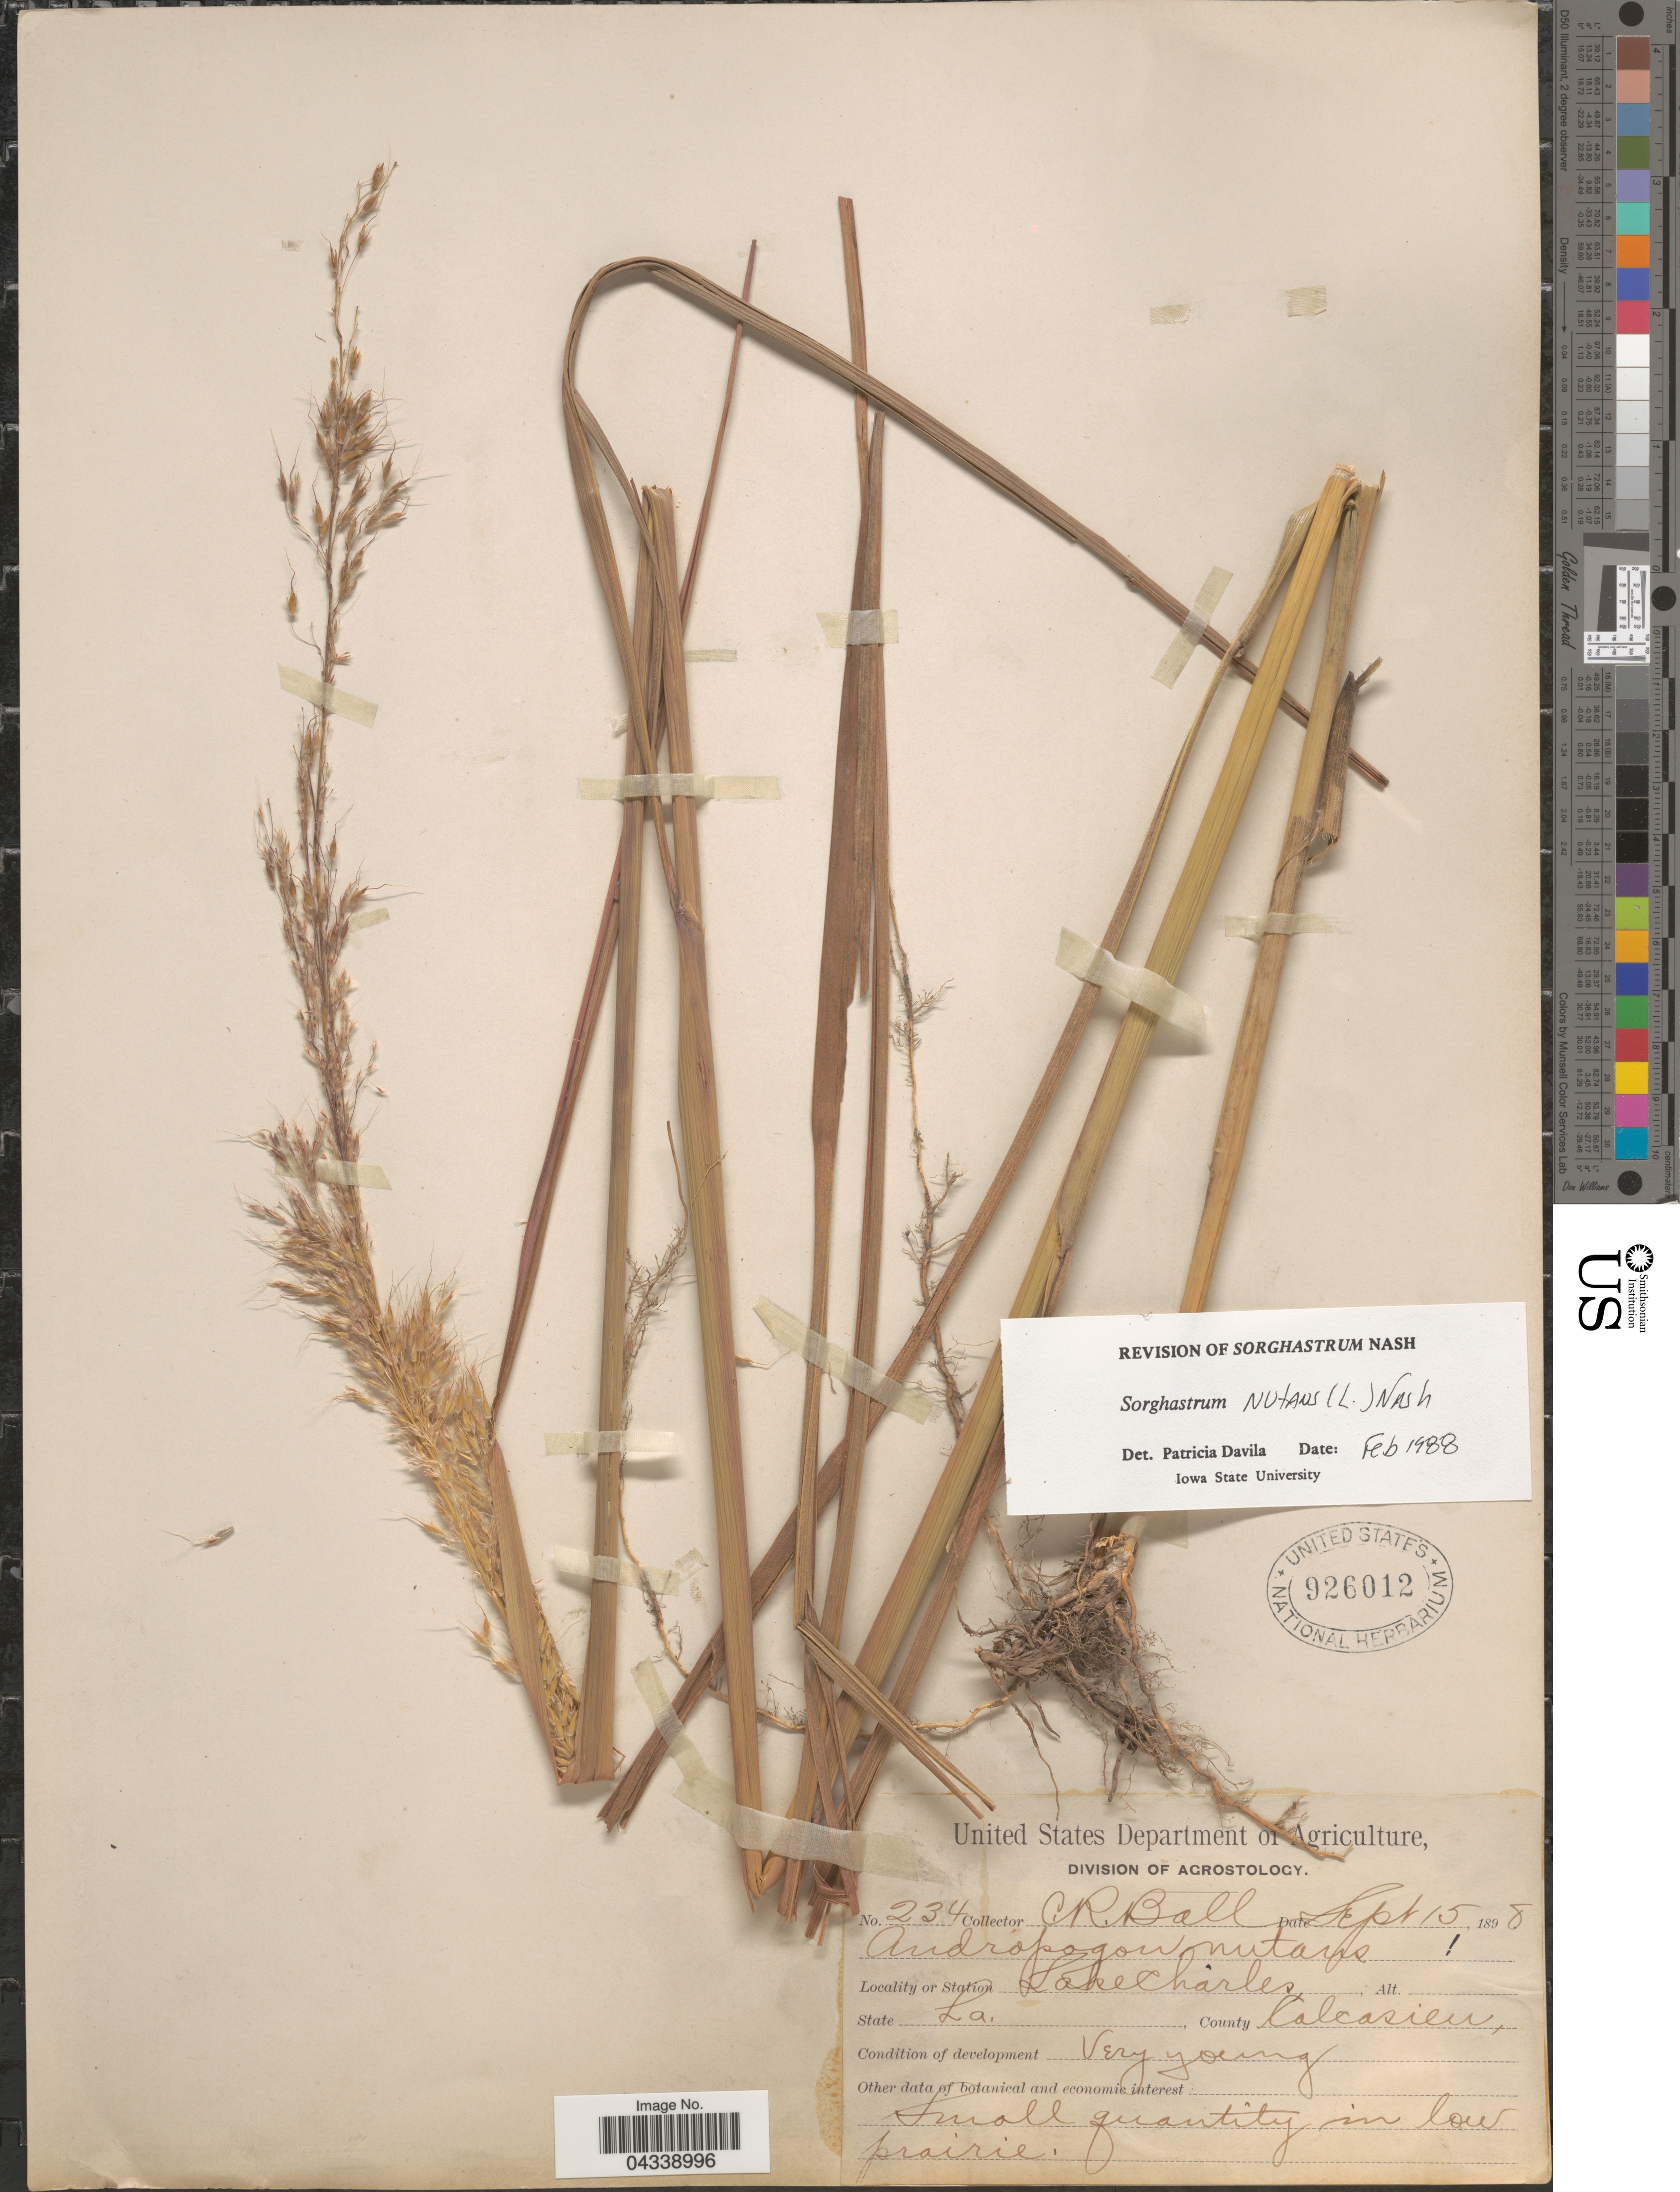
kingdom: Plantae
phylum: Tracheophyta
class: Liliopsida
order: Poales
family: Poaceae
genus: Sorghastrum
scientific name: Sorghastrum nutans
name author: (L.) Nash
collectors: C. R. Ball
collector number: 234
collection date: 1898-09-15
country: United States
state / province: Louisiana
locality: Lake Charles. County Calcasieu.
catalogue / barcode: US 926012